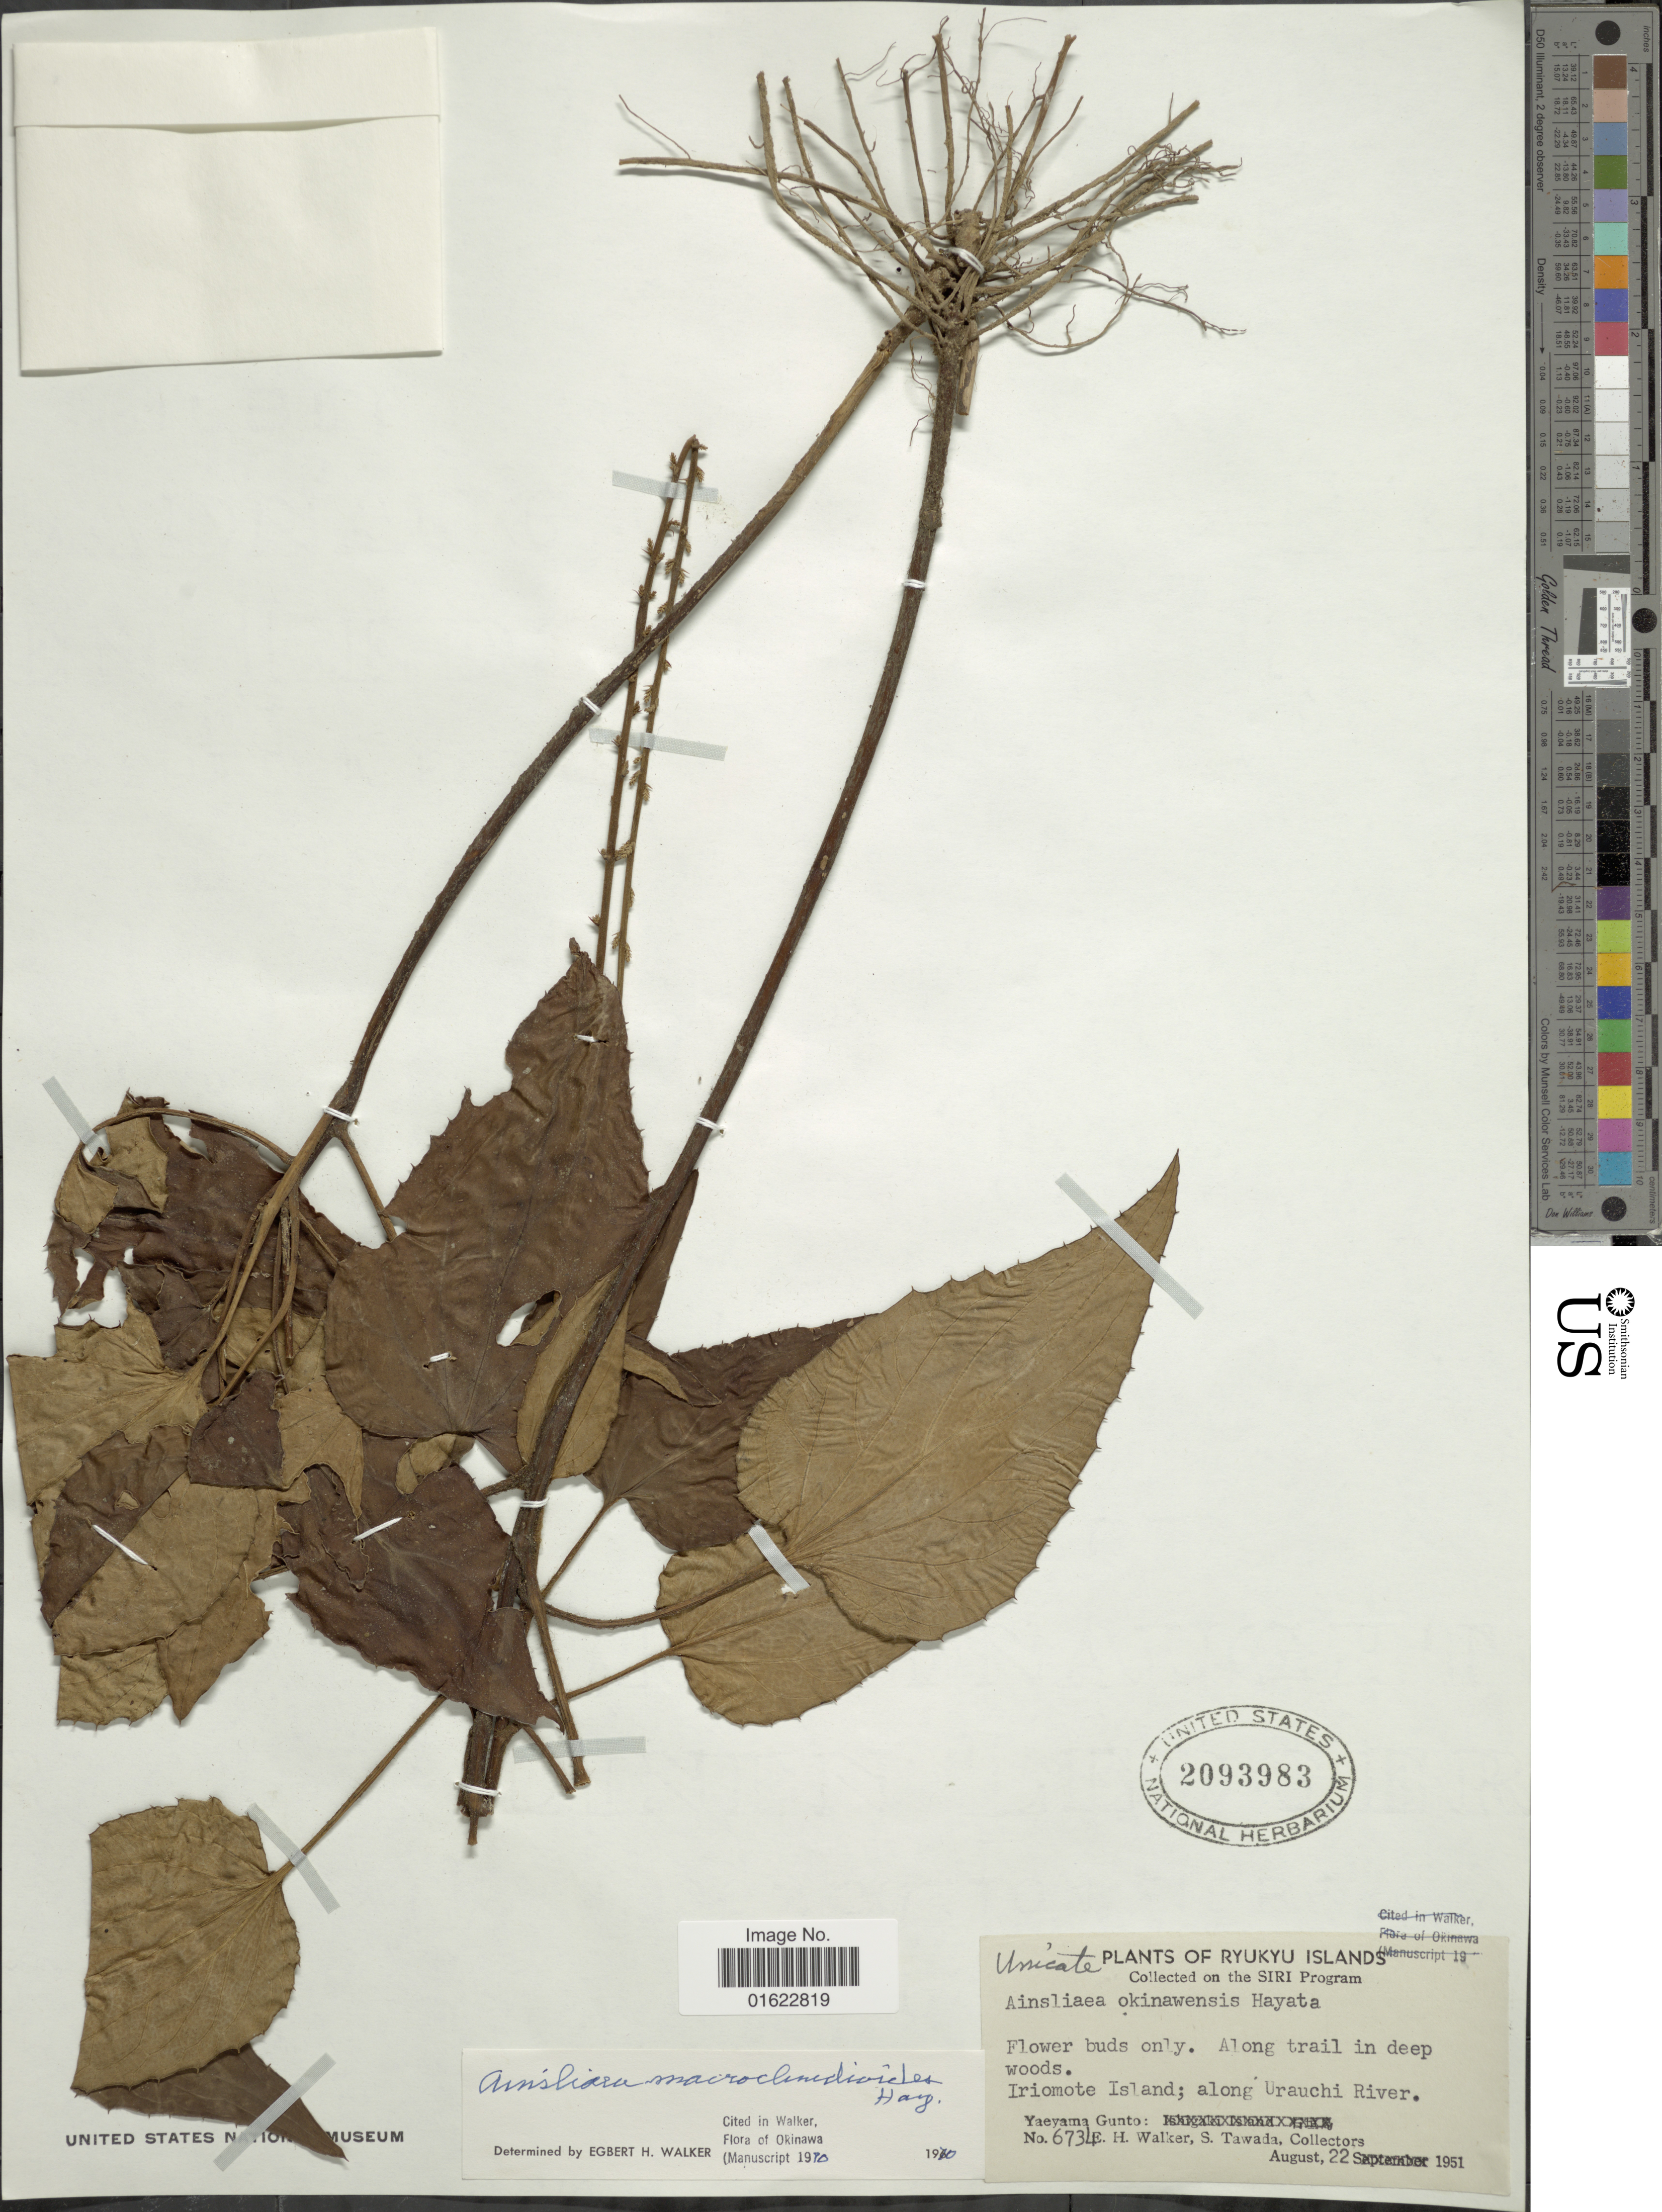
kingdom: Plantae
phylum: Tracheophyta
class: Magnoliopsida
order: Asterales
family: Asteraceae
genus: Ainsliaea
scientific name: Ainsliaea macroclinidioides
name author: Hayata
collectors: E. H. Walker & S. Tawada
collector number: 6734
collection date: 1951-08-22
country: Japan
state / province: Okinawa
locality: Ryukyu Islands. Iriomote Island; along Urauchi River. Yaeyama Gunto.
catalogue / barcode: US 2093983